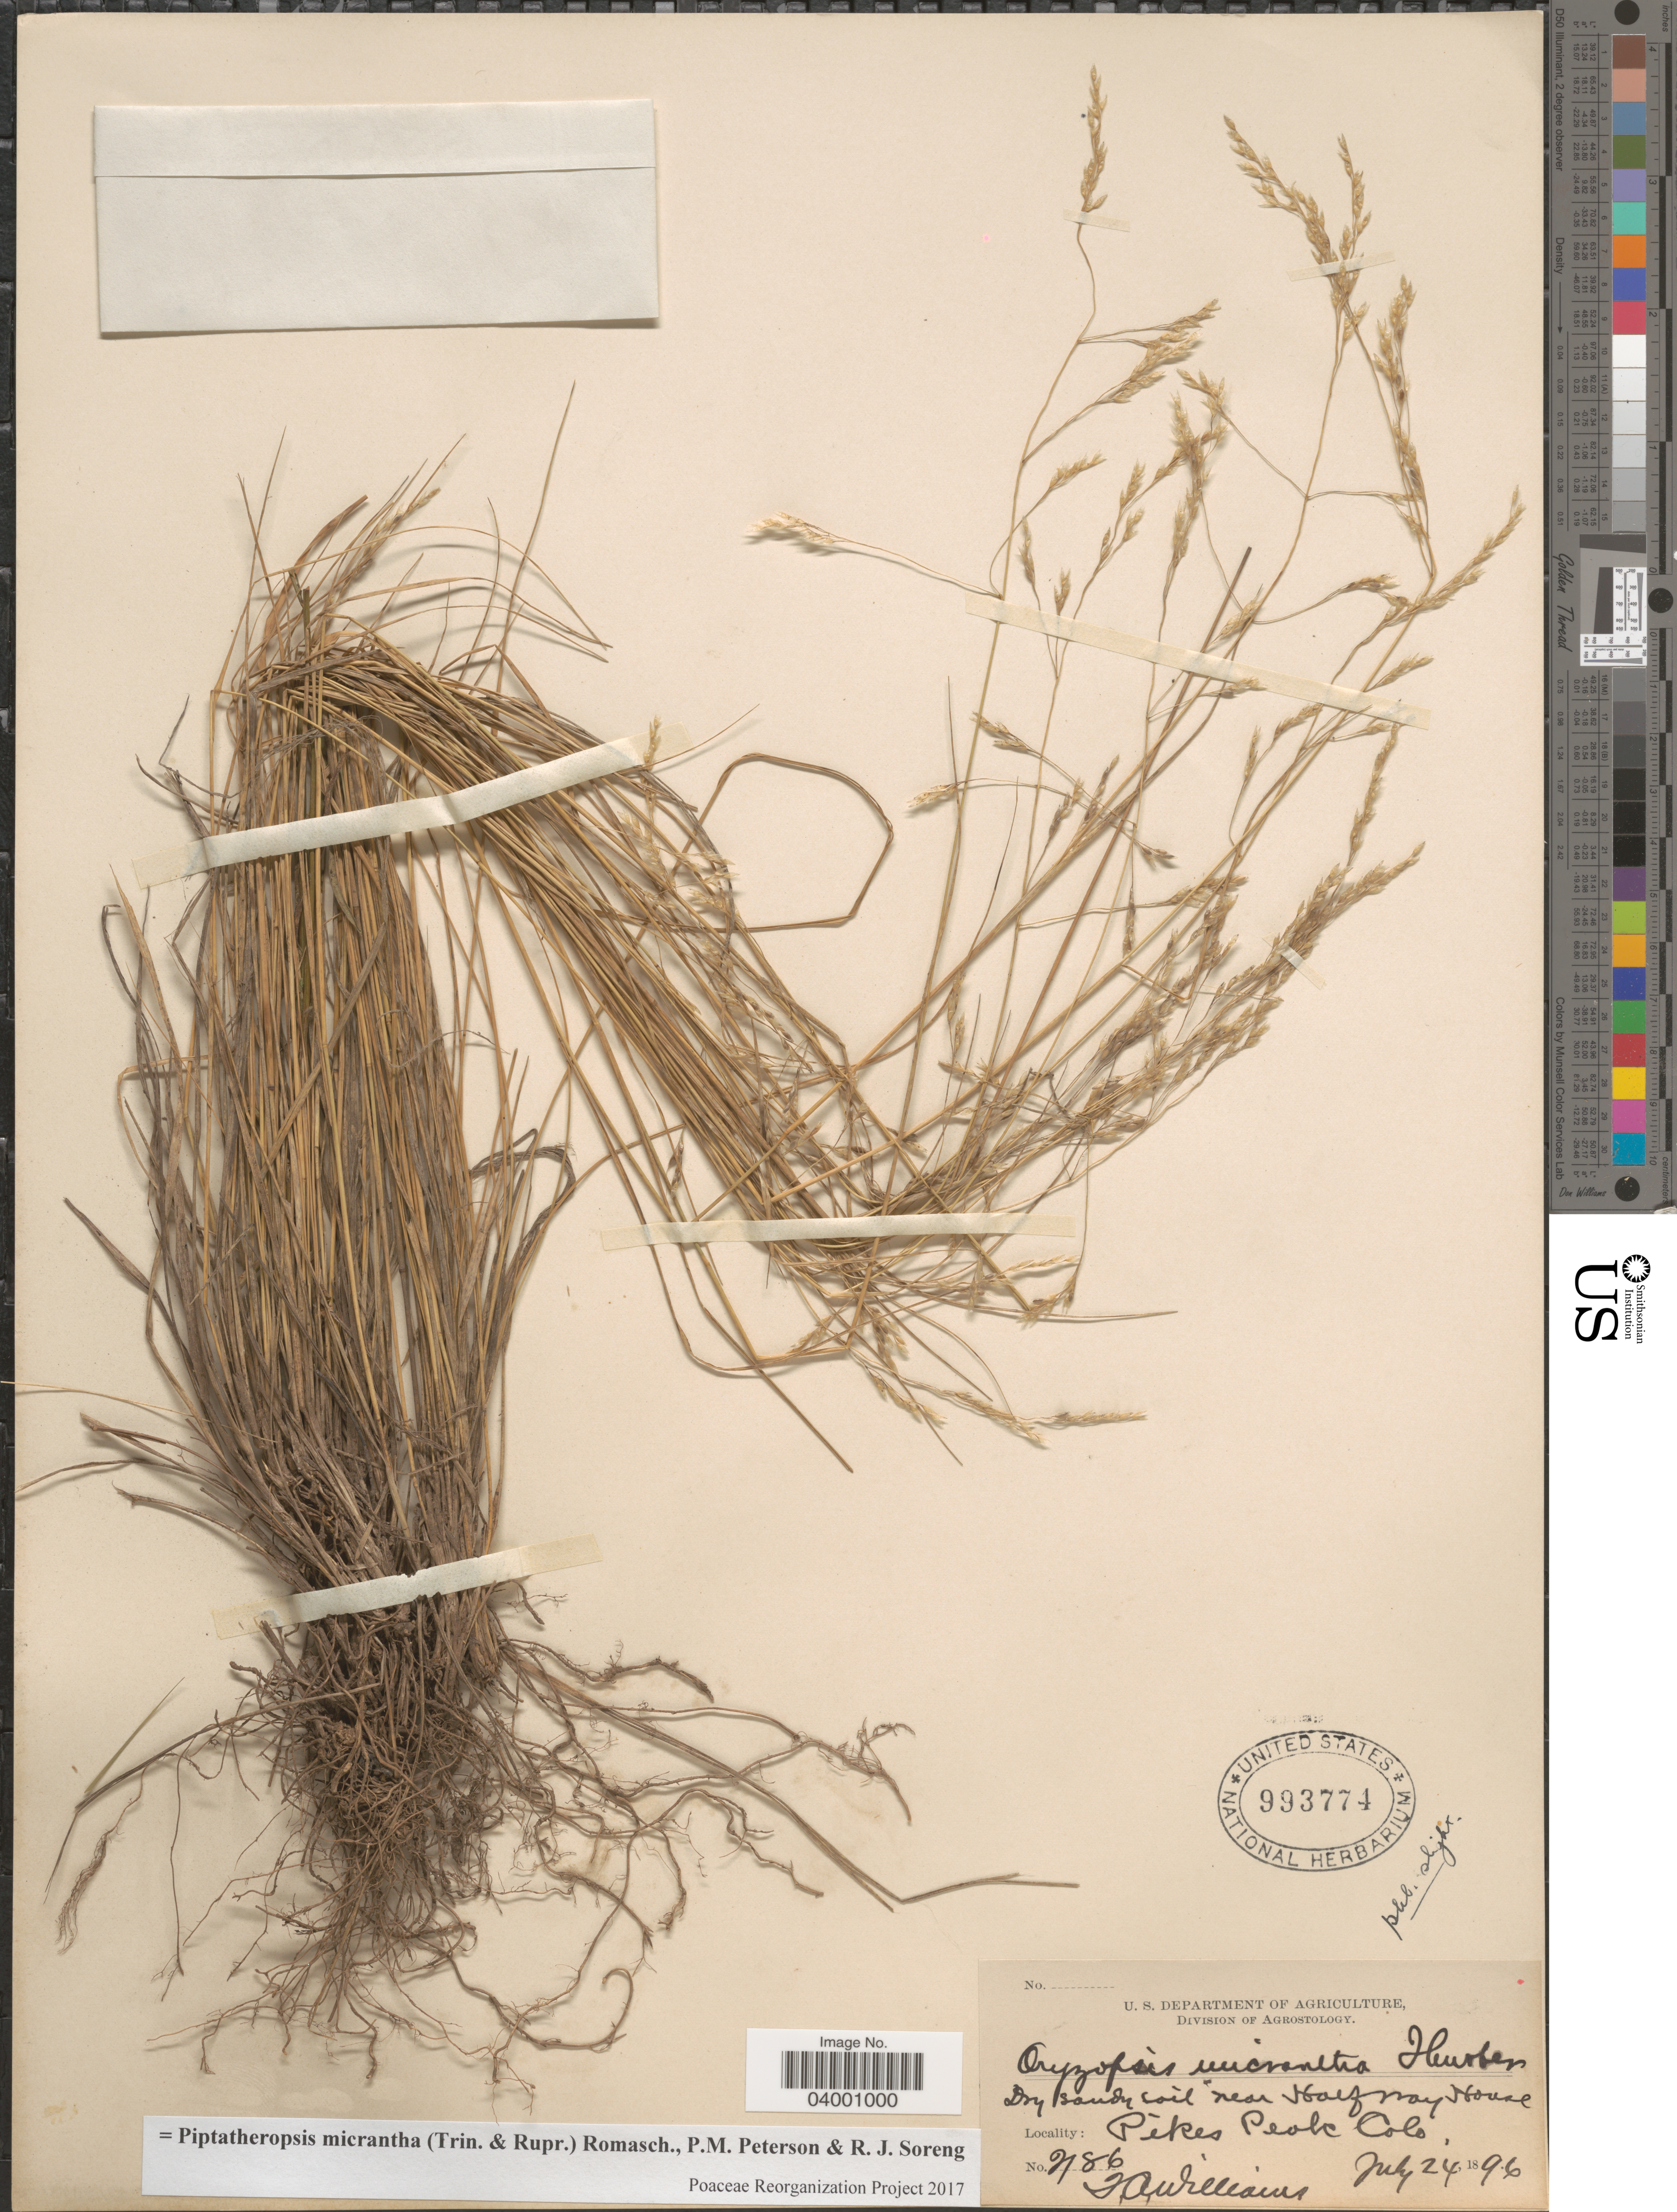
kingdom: Plantae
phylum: Tracheophyta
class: Liliopsida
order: Poales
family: Poaceae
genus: Piptatheropsis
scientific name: Piptatheropsis micrantha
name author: (Trin. & Rupr.) Romasch.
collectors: T. A. Williams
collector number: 486*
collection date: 1896-07-24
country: United States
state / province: Colorado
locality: Dry sandy soil near Halfway House, Pikes Peak.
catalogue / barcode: US 993774